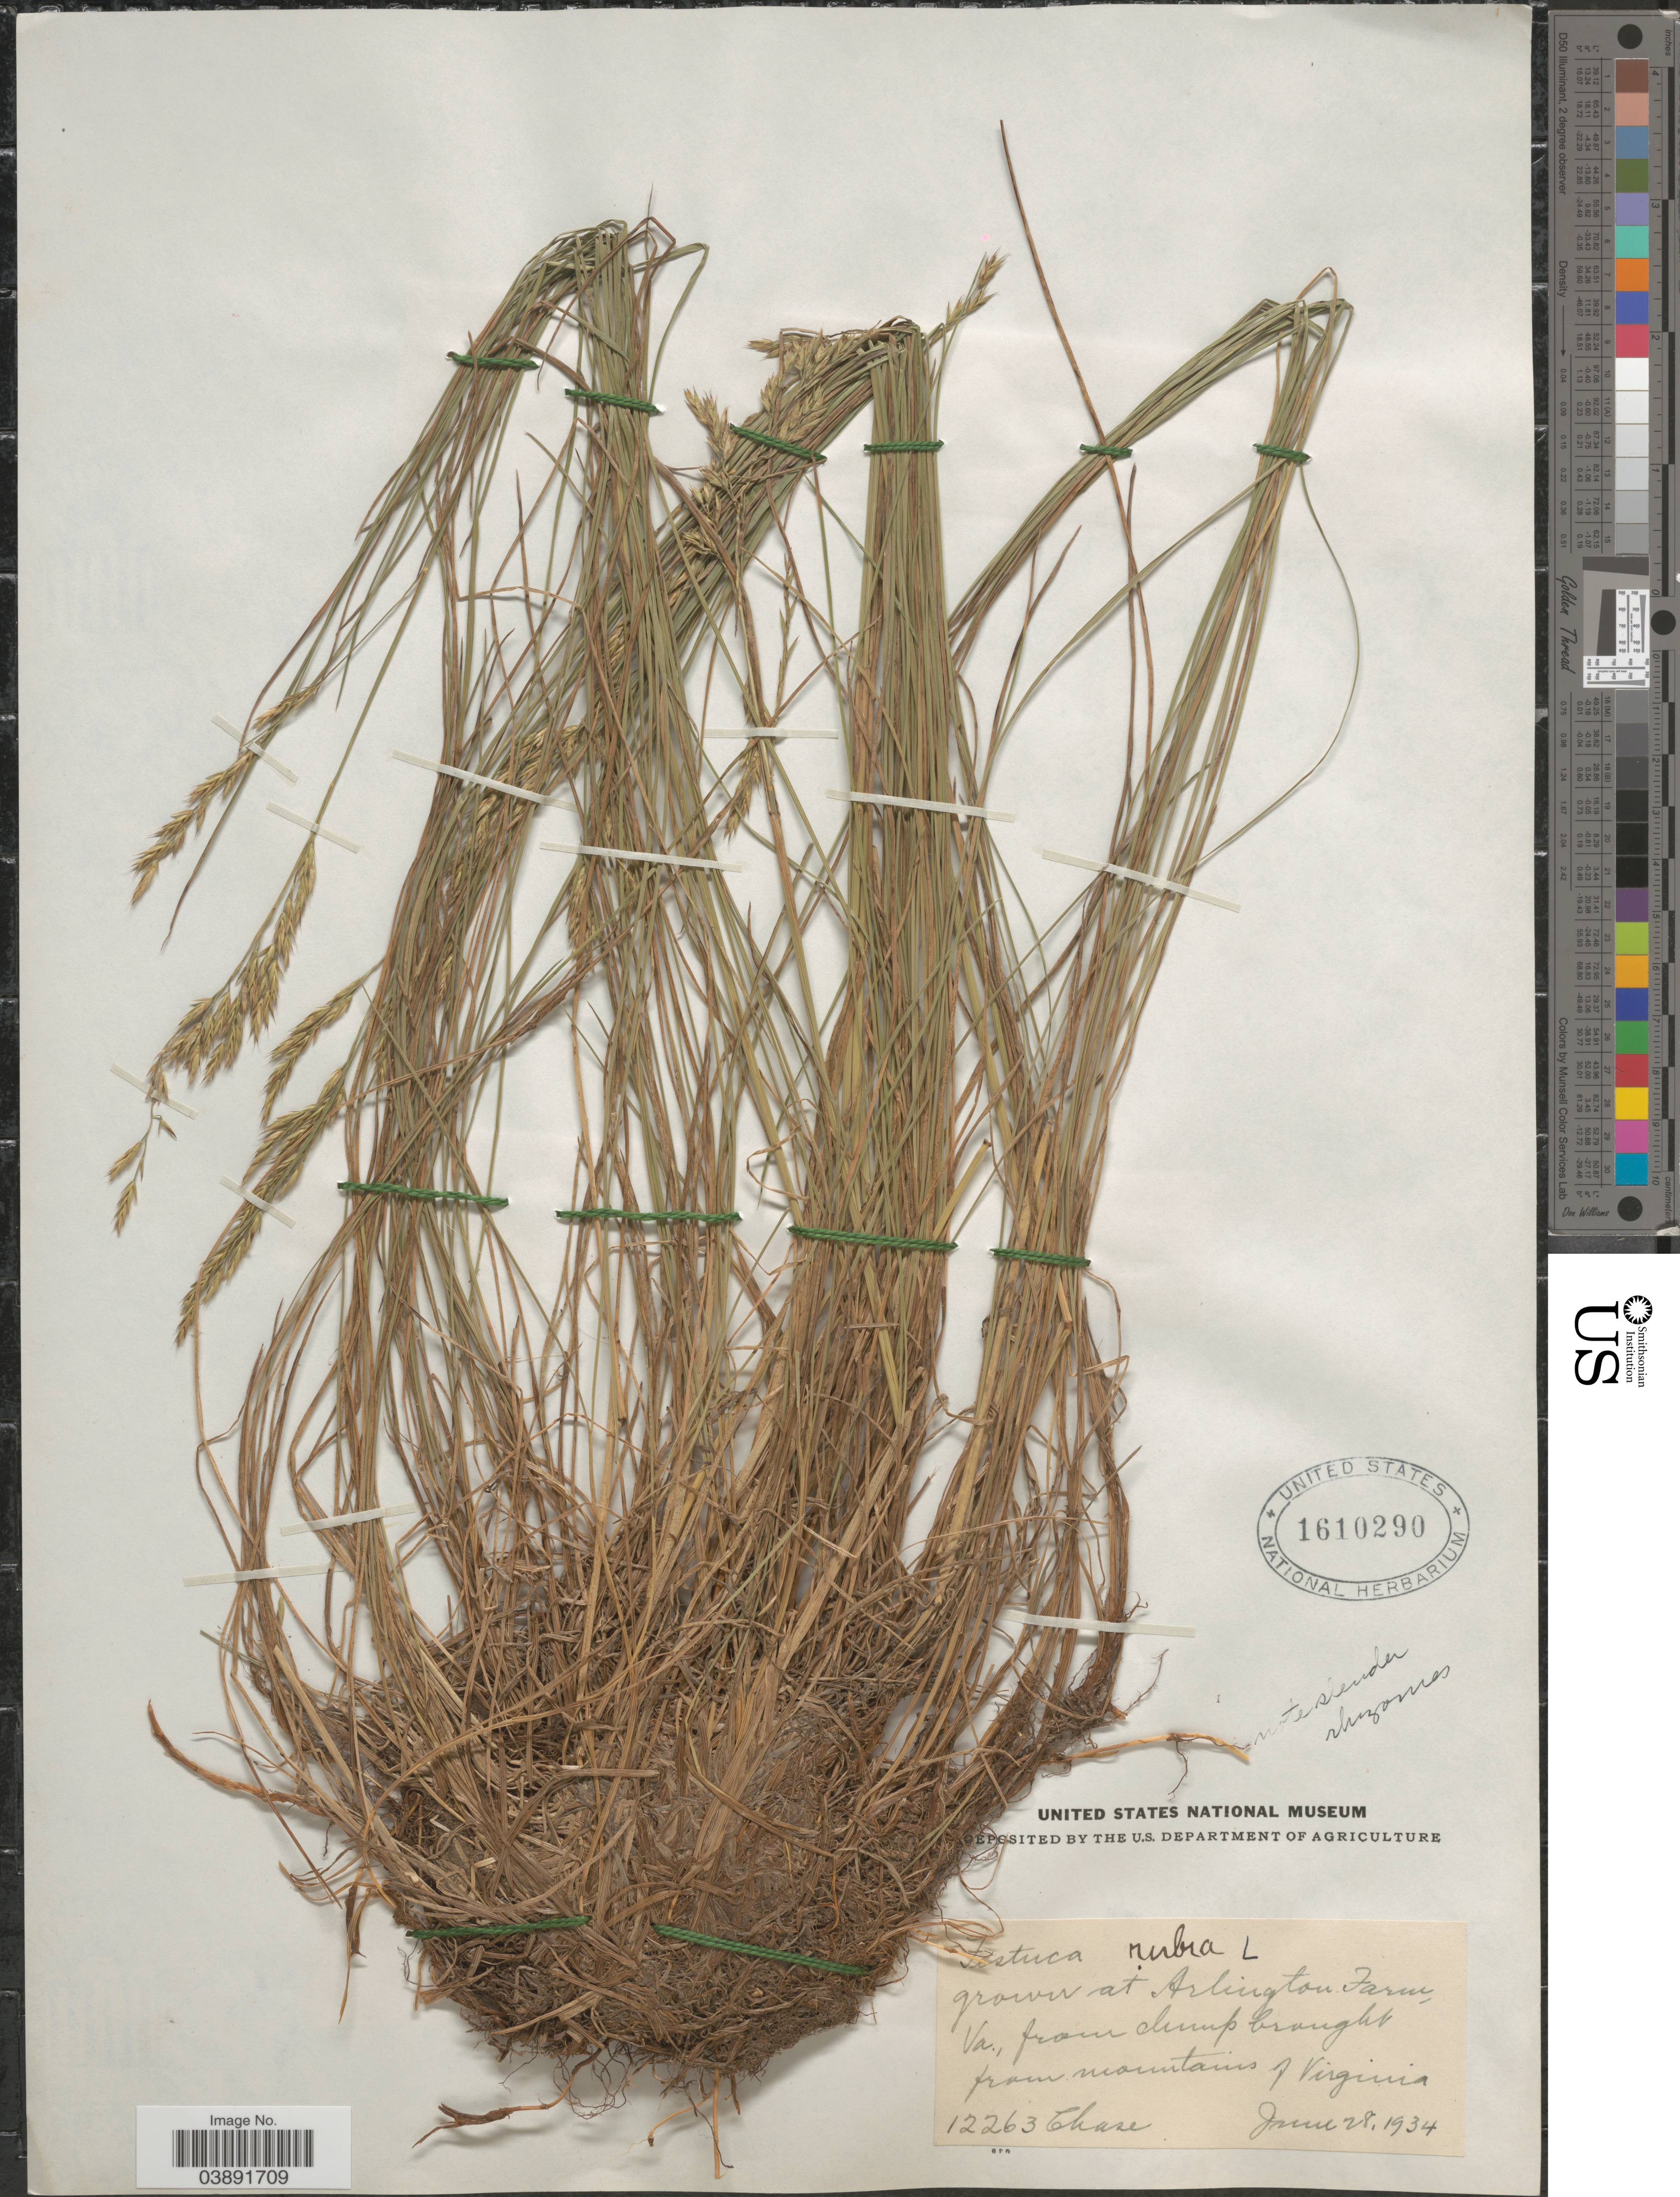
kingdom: Plantae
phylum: Tracheophyta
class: Liliopsida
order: Poales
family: Poaceae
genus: Festuca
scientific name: Festuca rubra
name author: L.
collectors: Chase, --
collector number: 12263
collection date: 1934-06-28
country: United States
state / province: Virginia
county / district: Arlington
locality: Arlington Farm.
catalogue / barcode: US 1610290